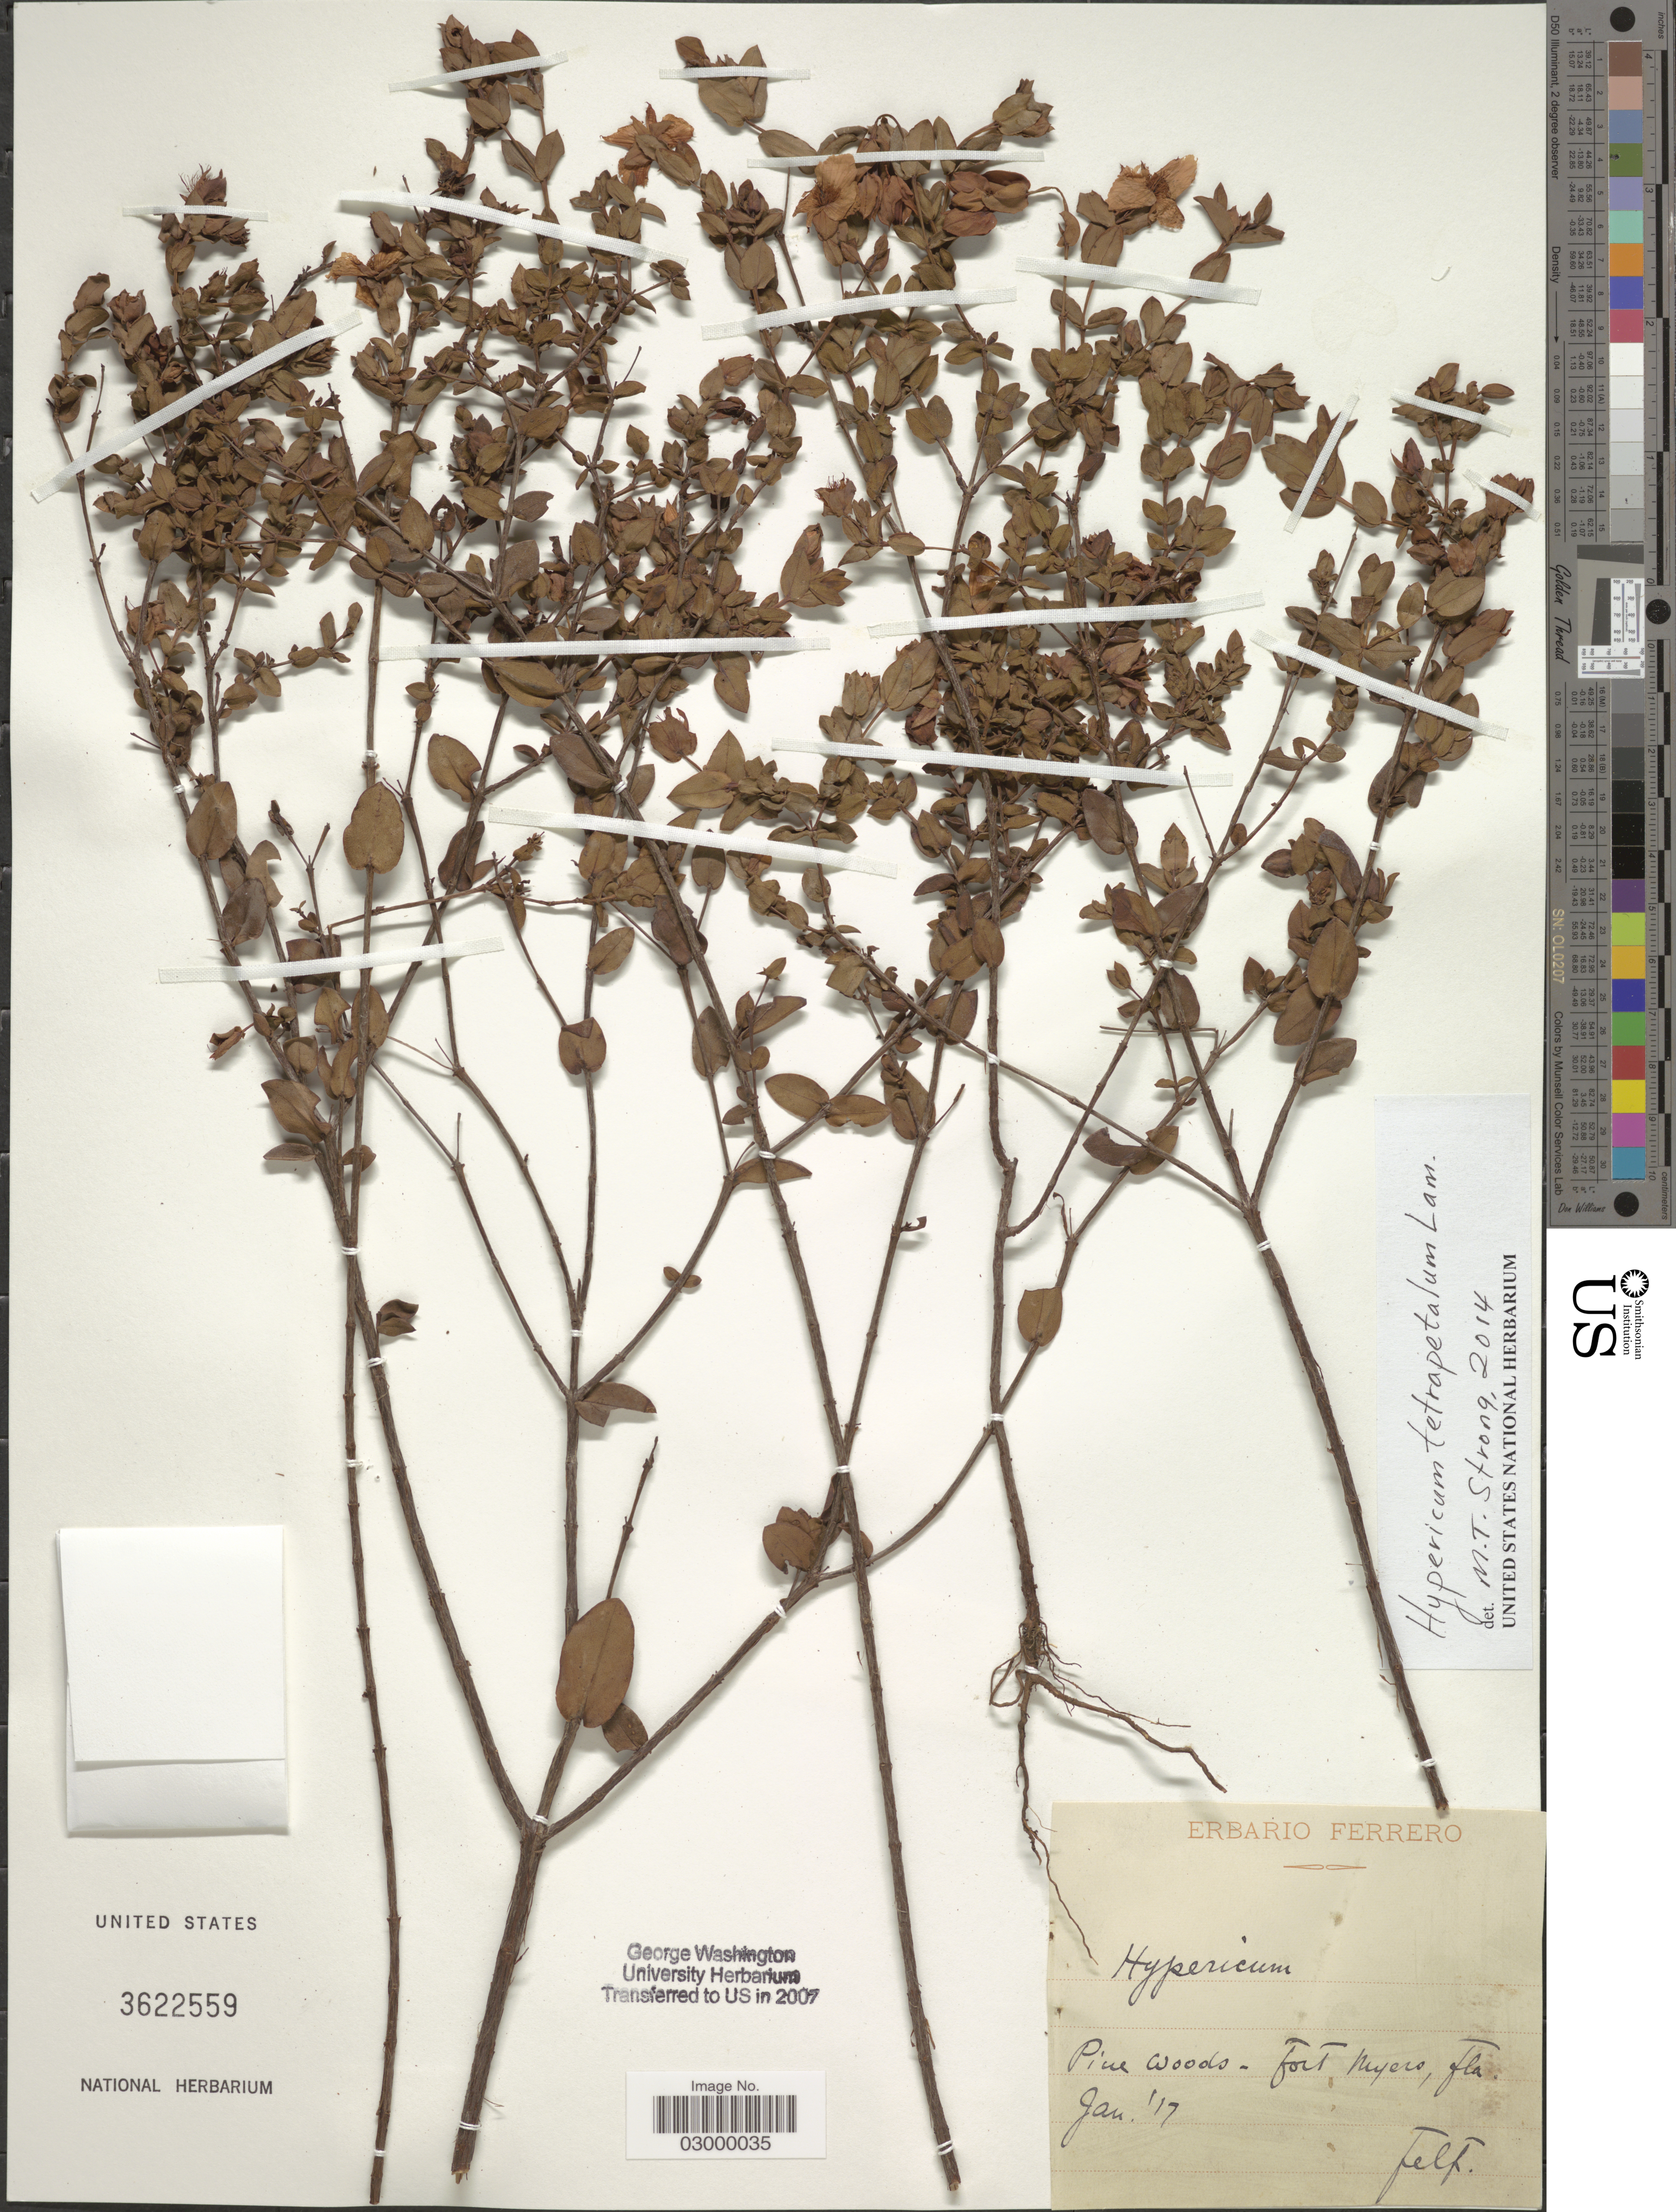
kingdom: Plantae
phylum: Tracheophyta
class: Magnoliopsida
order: Malpighiales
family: Hypericaceae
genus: Hypericum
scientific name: Hypericum tetrapetalum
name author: Lam.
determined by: Strong, Mark T., (BOT), Smithsonian Institution - National Museum of Natural History (UNITED STATES)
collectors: Ferrero, --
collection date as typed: Transcribed d/m/y: /1/17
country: United States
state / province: Florida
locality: Fort Myers.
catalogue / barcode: US 3622559